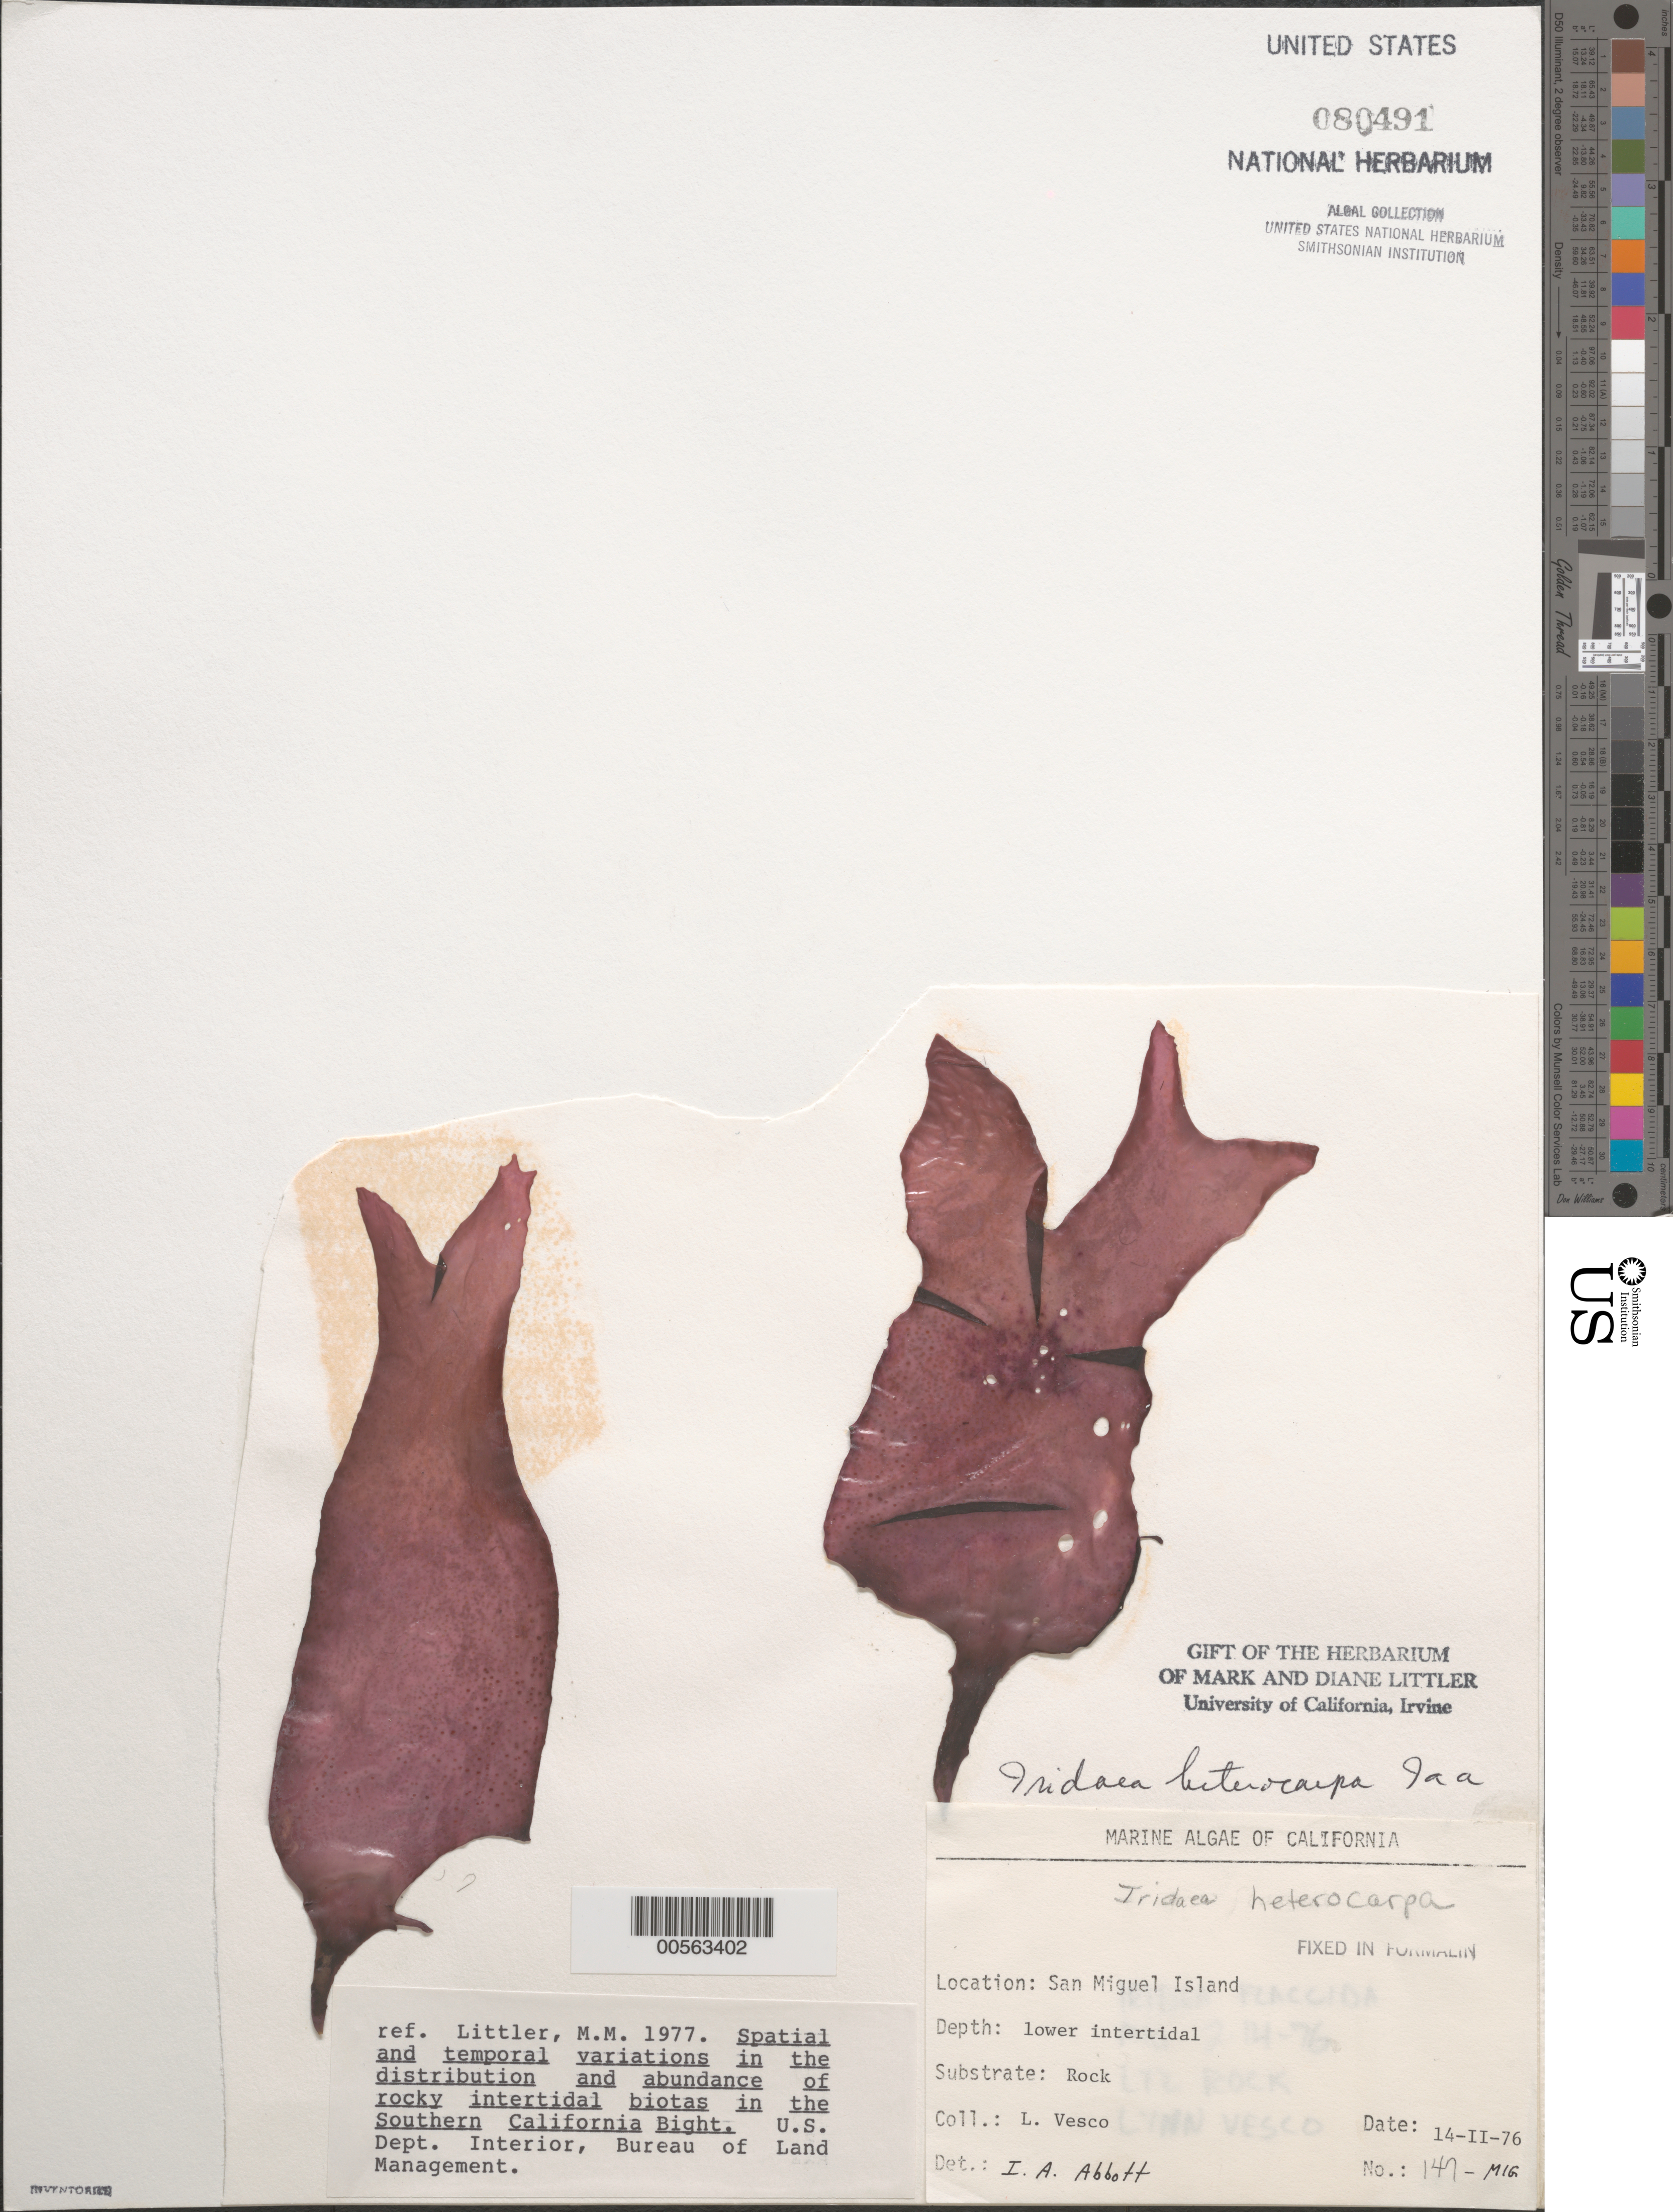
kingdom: Plantae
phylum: Rhodophyta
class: Florideophyceae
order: Gigartinales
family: Gigartinaceae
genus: Chondrus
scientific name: Chondrus crispus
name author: Stackh.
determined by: Algae name updating Project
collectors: L. Vesco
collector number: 147-mig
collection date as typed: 14 Feb 1976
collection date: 1976-02-14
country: United States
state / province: California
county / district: Santa Barbara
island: San Miguel Island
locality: Cuyler Harbor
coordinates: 34 02'55"N, 120 20'08"W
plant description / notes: BLM-SOCALBIGHT Rocky Intertidal Survey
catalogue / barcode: US 80491